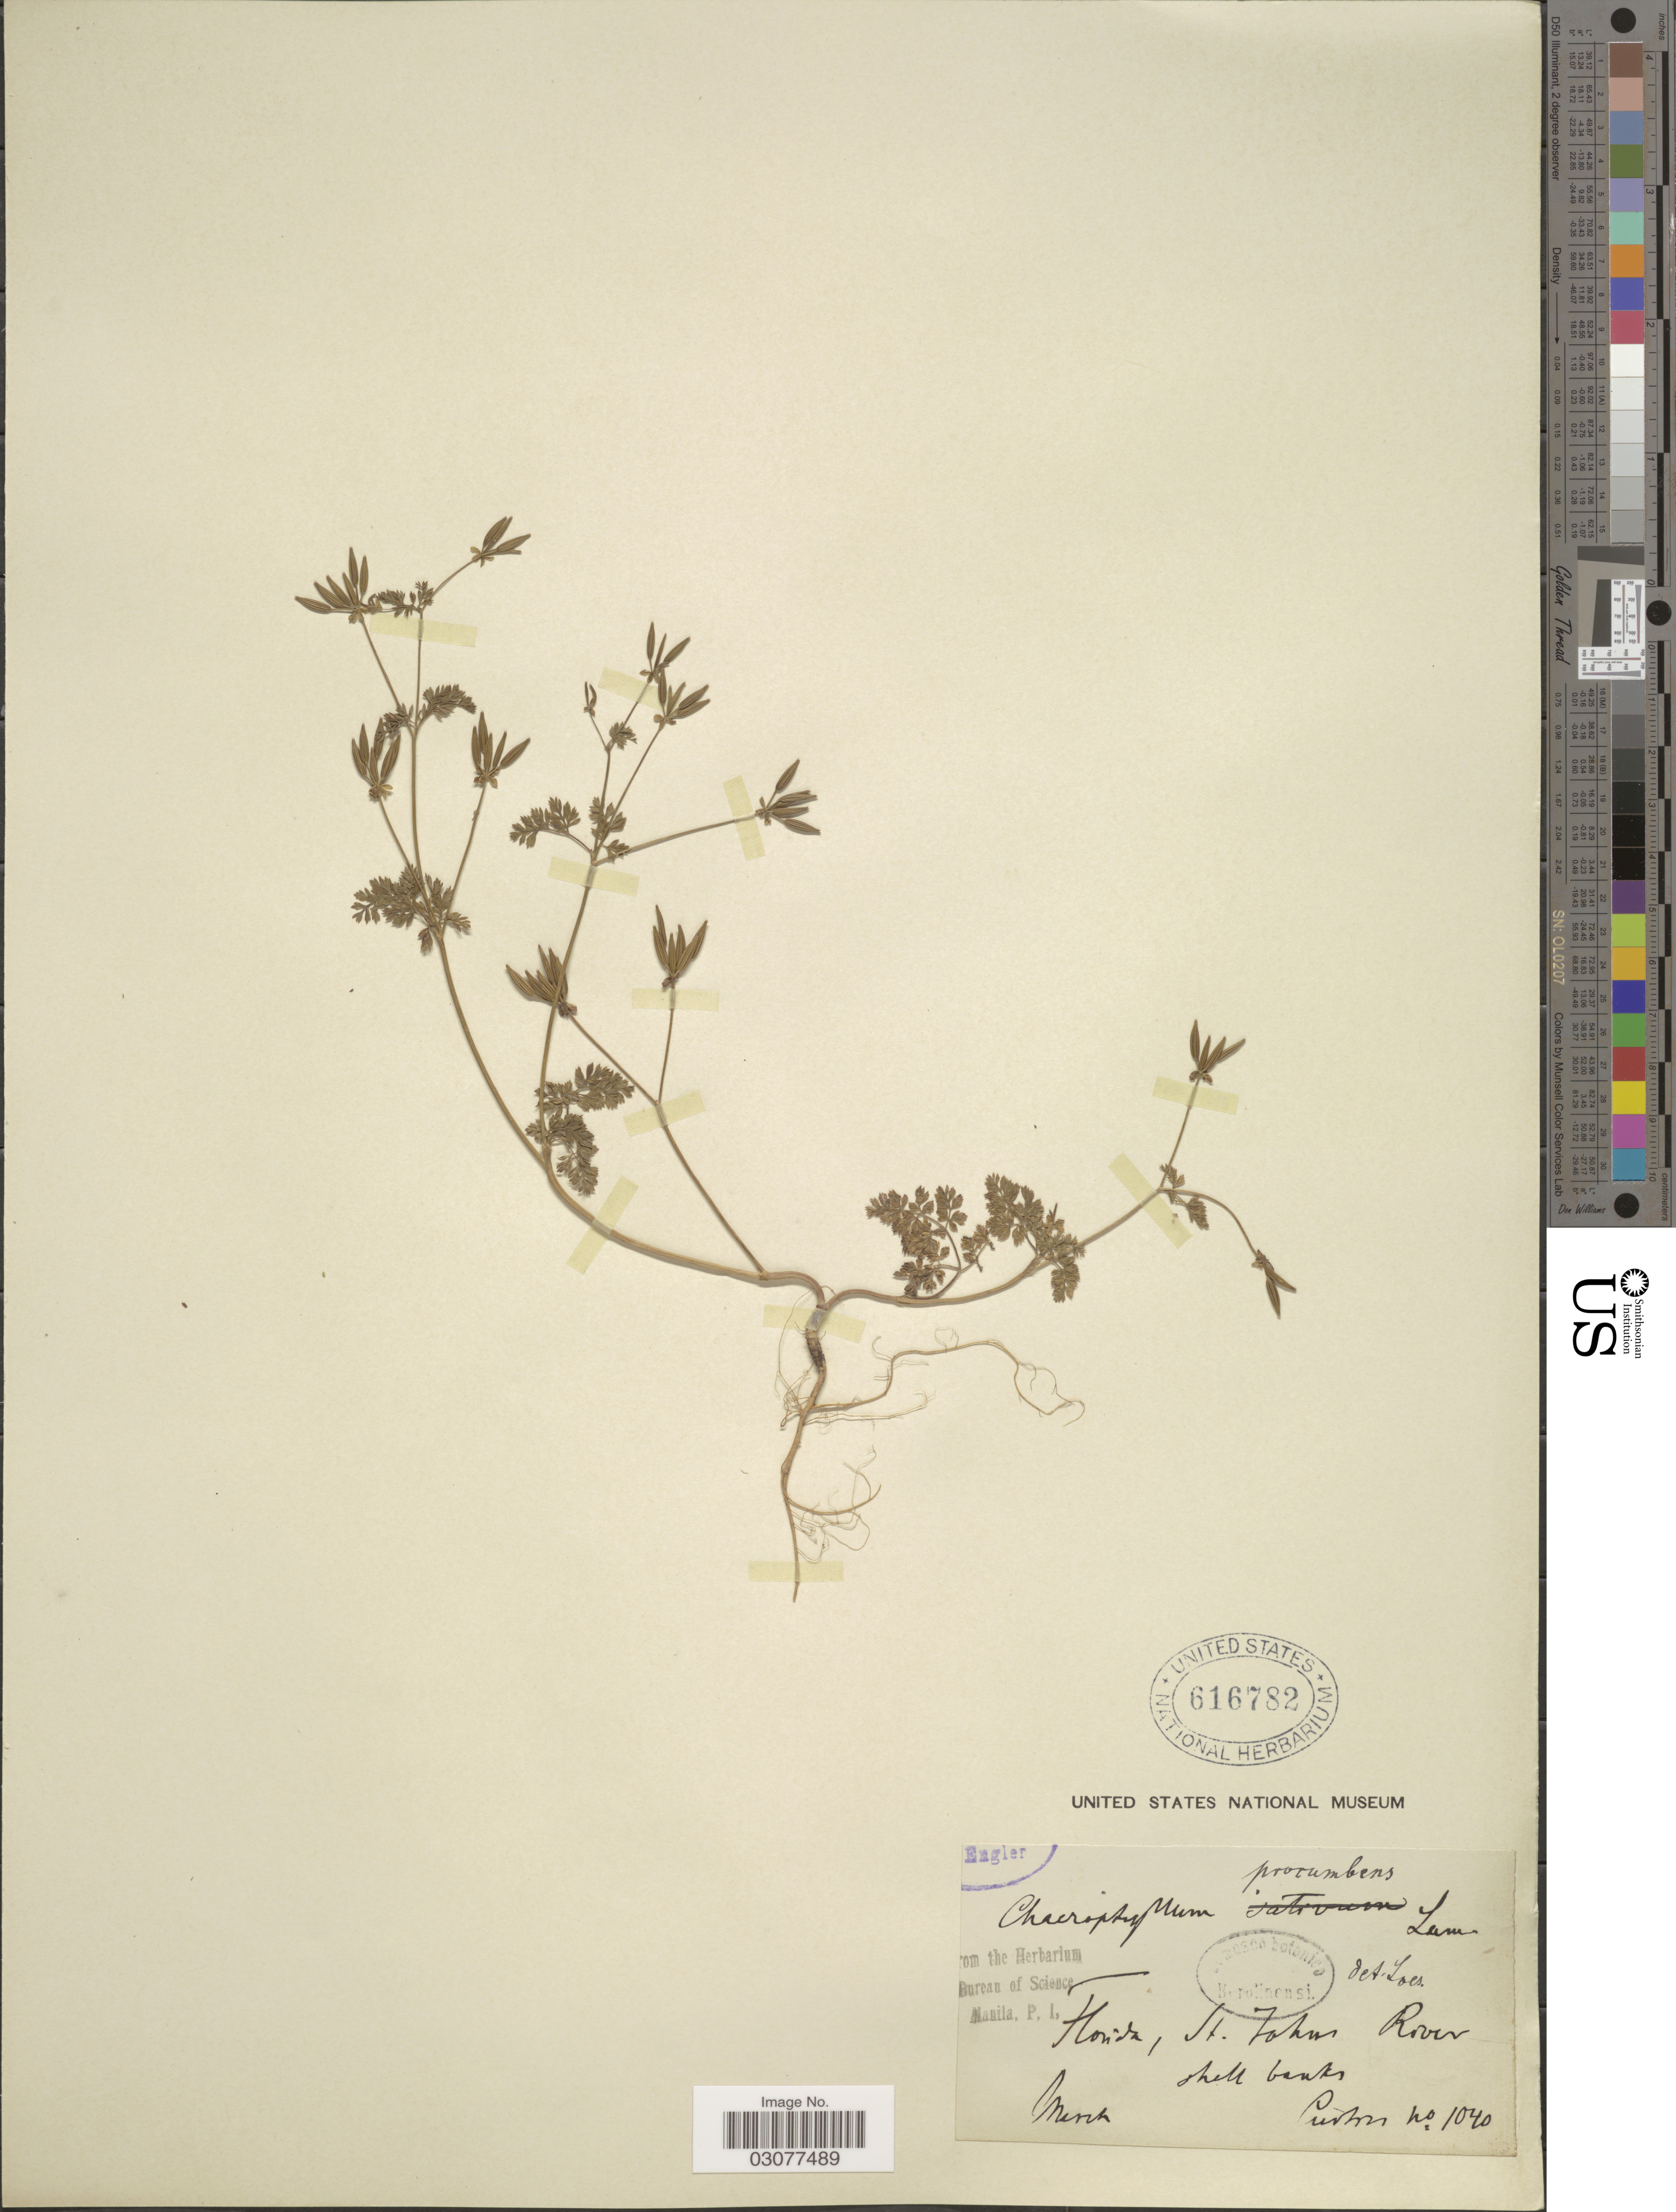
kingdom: Plantae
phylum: Tracheophyta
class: Magnoliopsida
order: Apiales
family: Apiaceae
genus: Chaerophyllum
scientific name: Chaerophyllum tainturieri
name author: Hook.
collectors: -. Curtiss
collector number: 1040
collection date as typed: March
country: United States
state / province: Florida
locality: St. John River, shell banks.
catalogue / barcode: US 616782